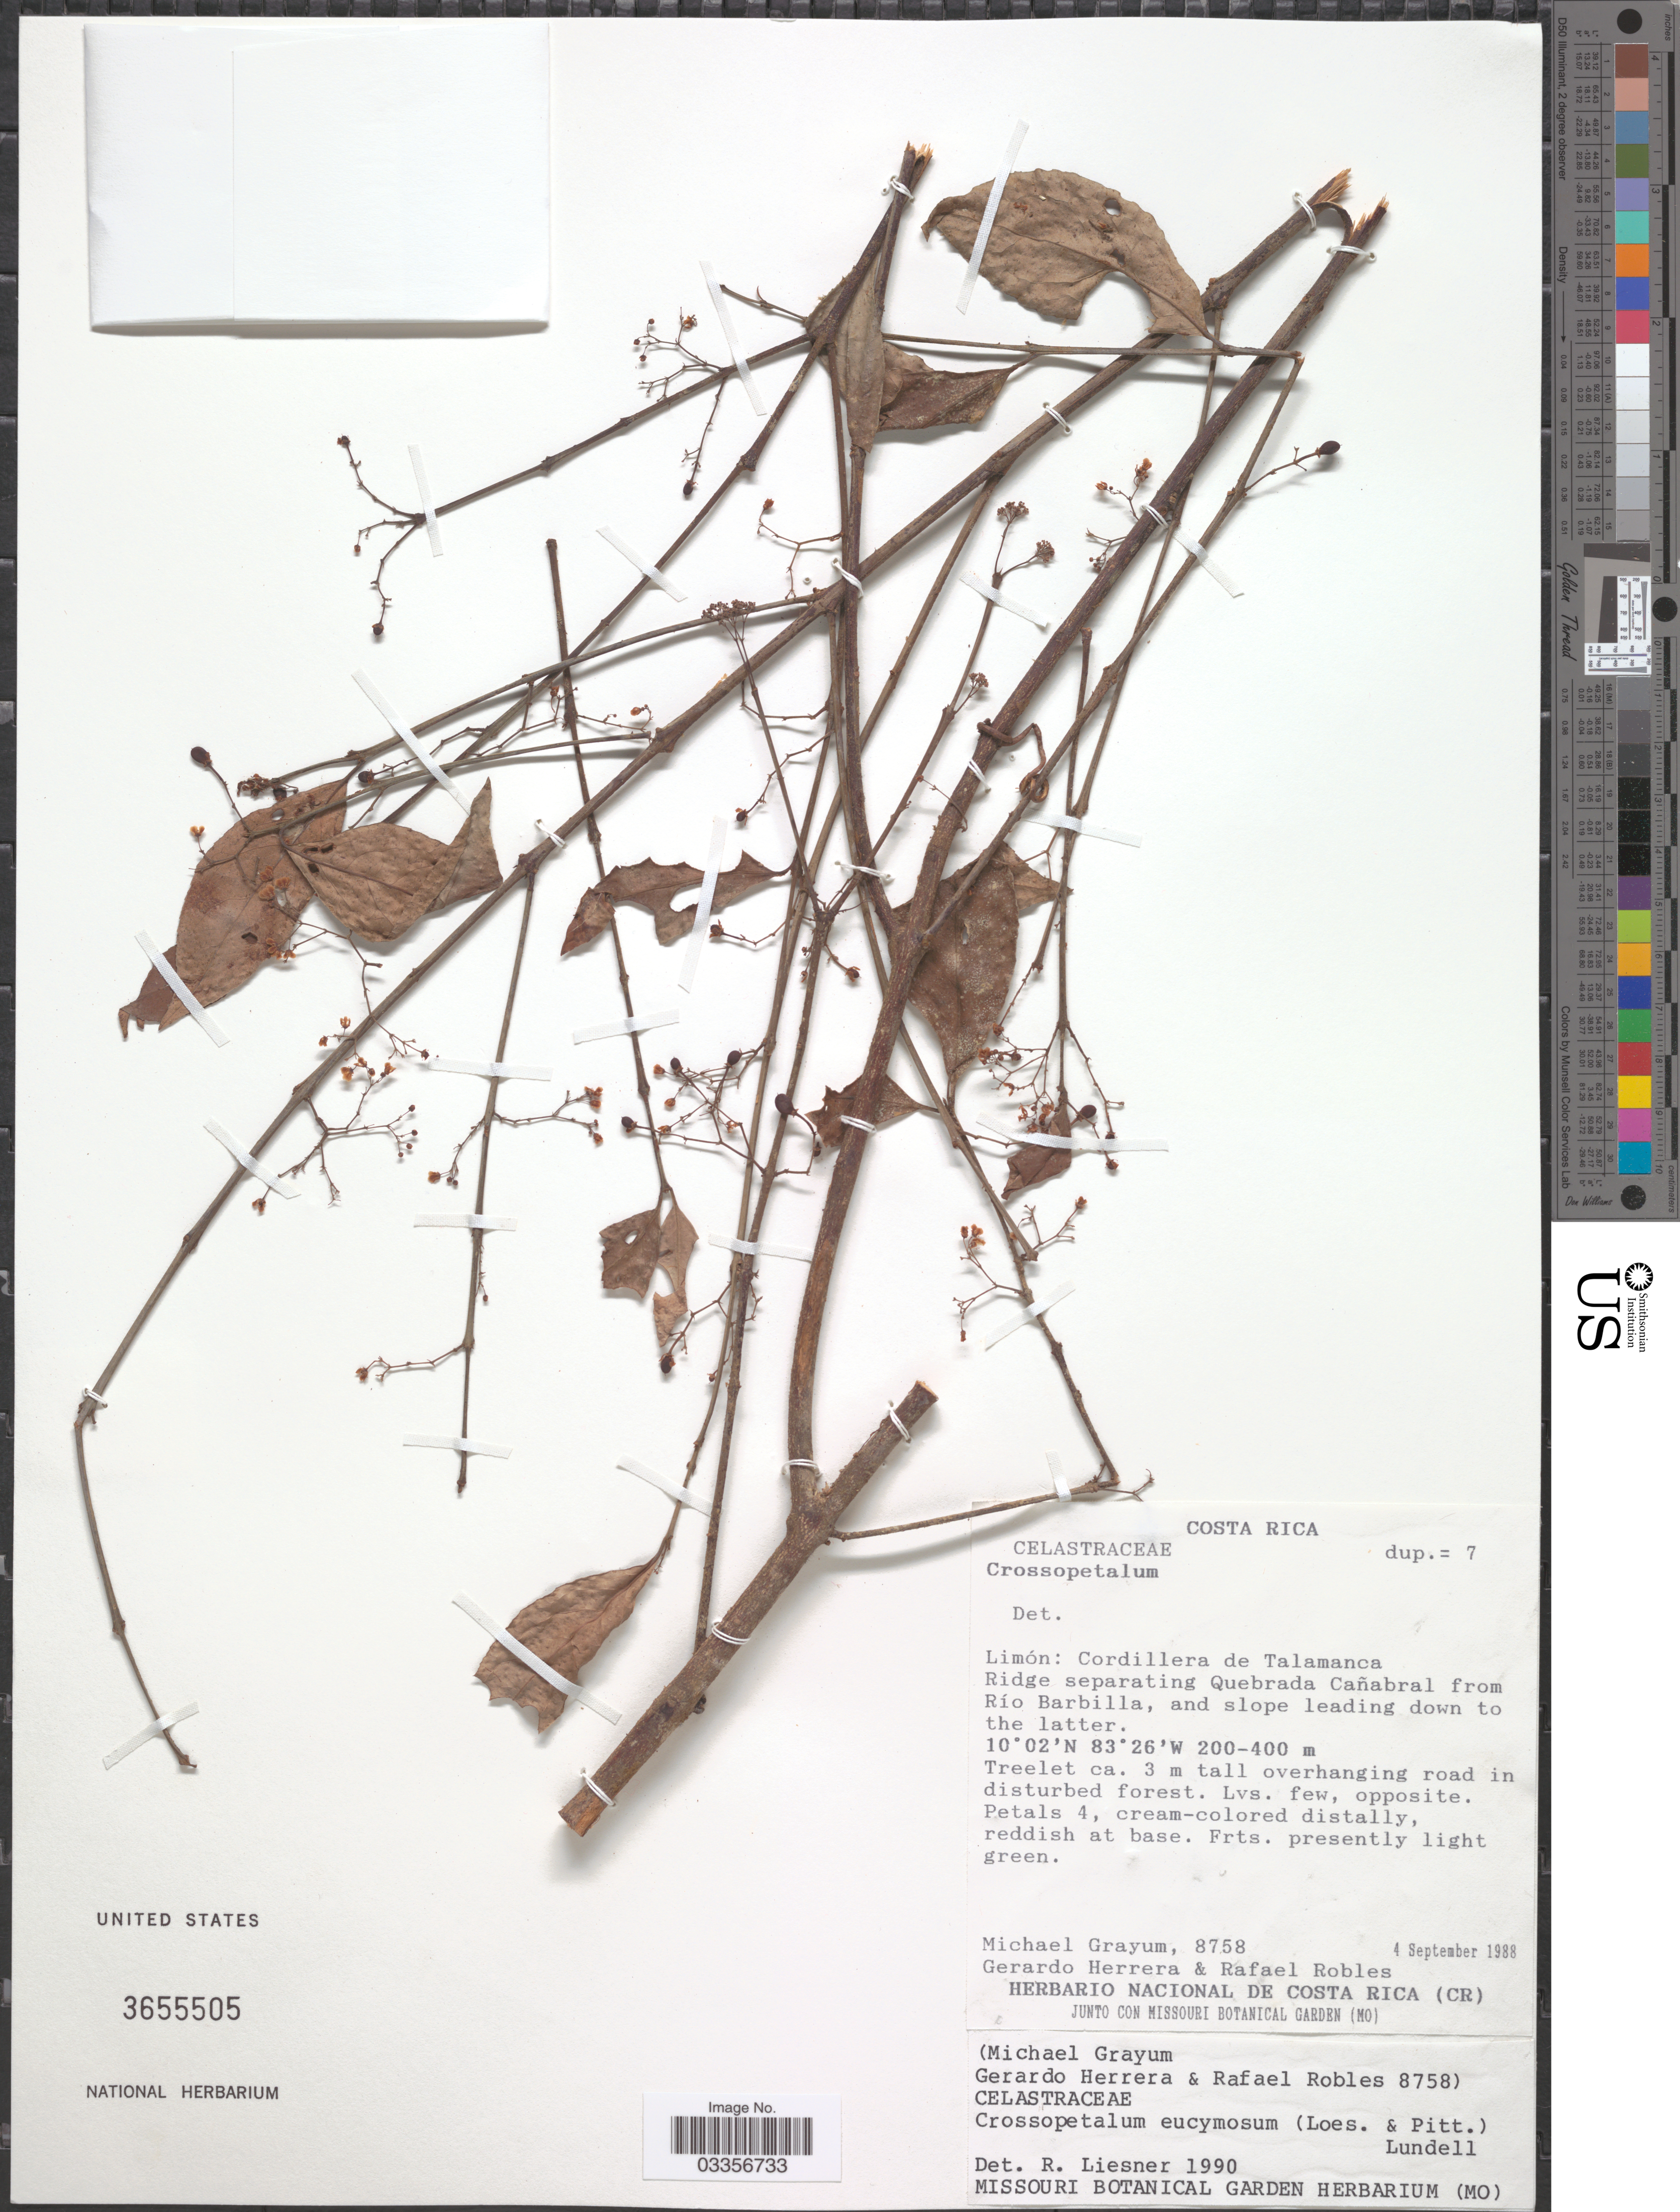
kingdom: Plantae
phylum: Tracheophyta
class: Magnoliopsida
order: Celastrales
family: Celastraceae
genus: Crossopetalum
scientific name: Crossopetalum parviflorum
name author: L.O. Williams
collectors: M. H. Grayum, G. Herrera & R. Robles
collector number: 8758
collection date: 1988-09-04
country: Costa Rica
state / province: Limón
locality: Cordillera de Talamanca Ridge separating Quebrada Cañabral from Río Barbilla, and slope leading down to the latter.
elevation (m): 200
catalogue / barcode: US 3655505